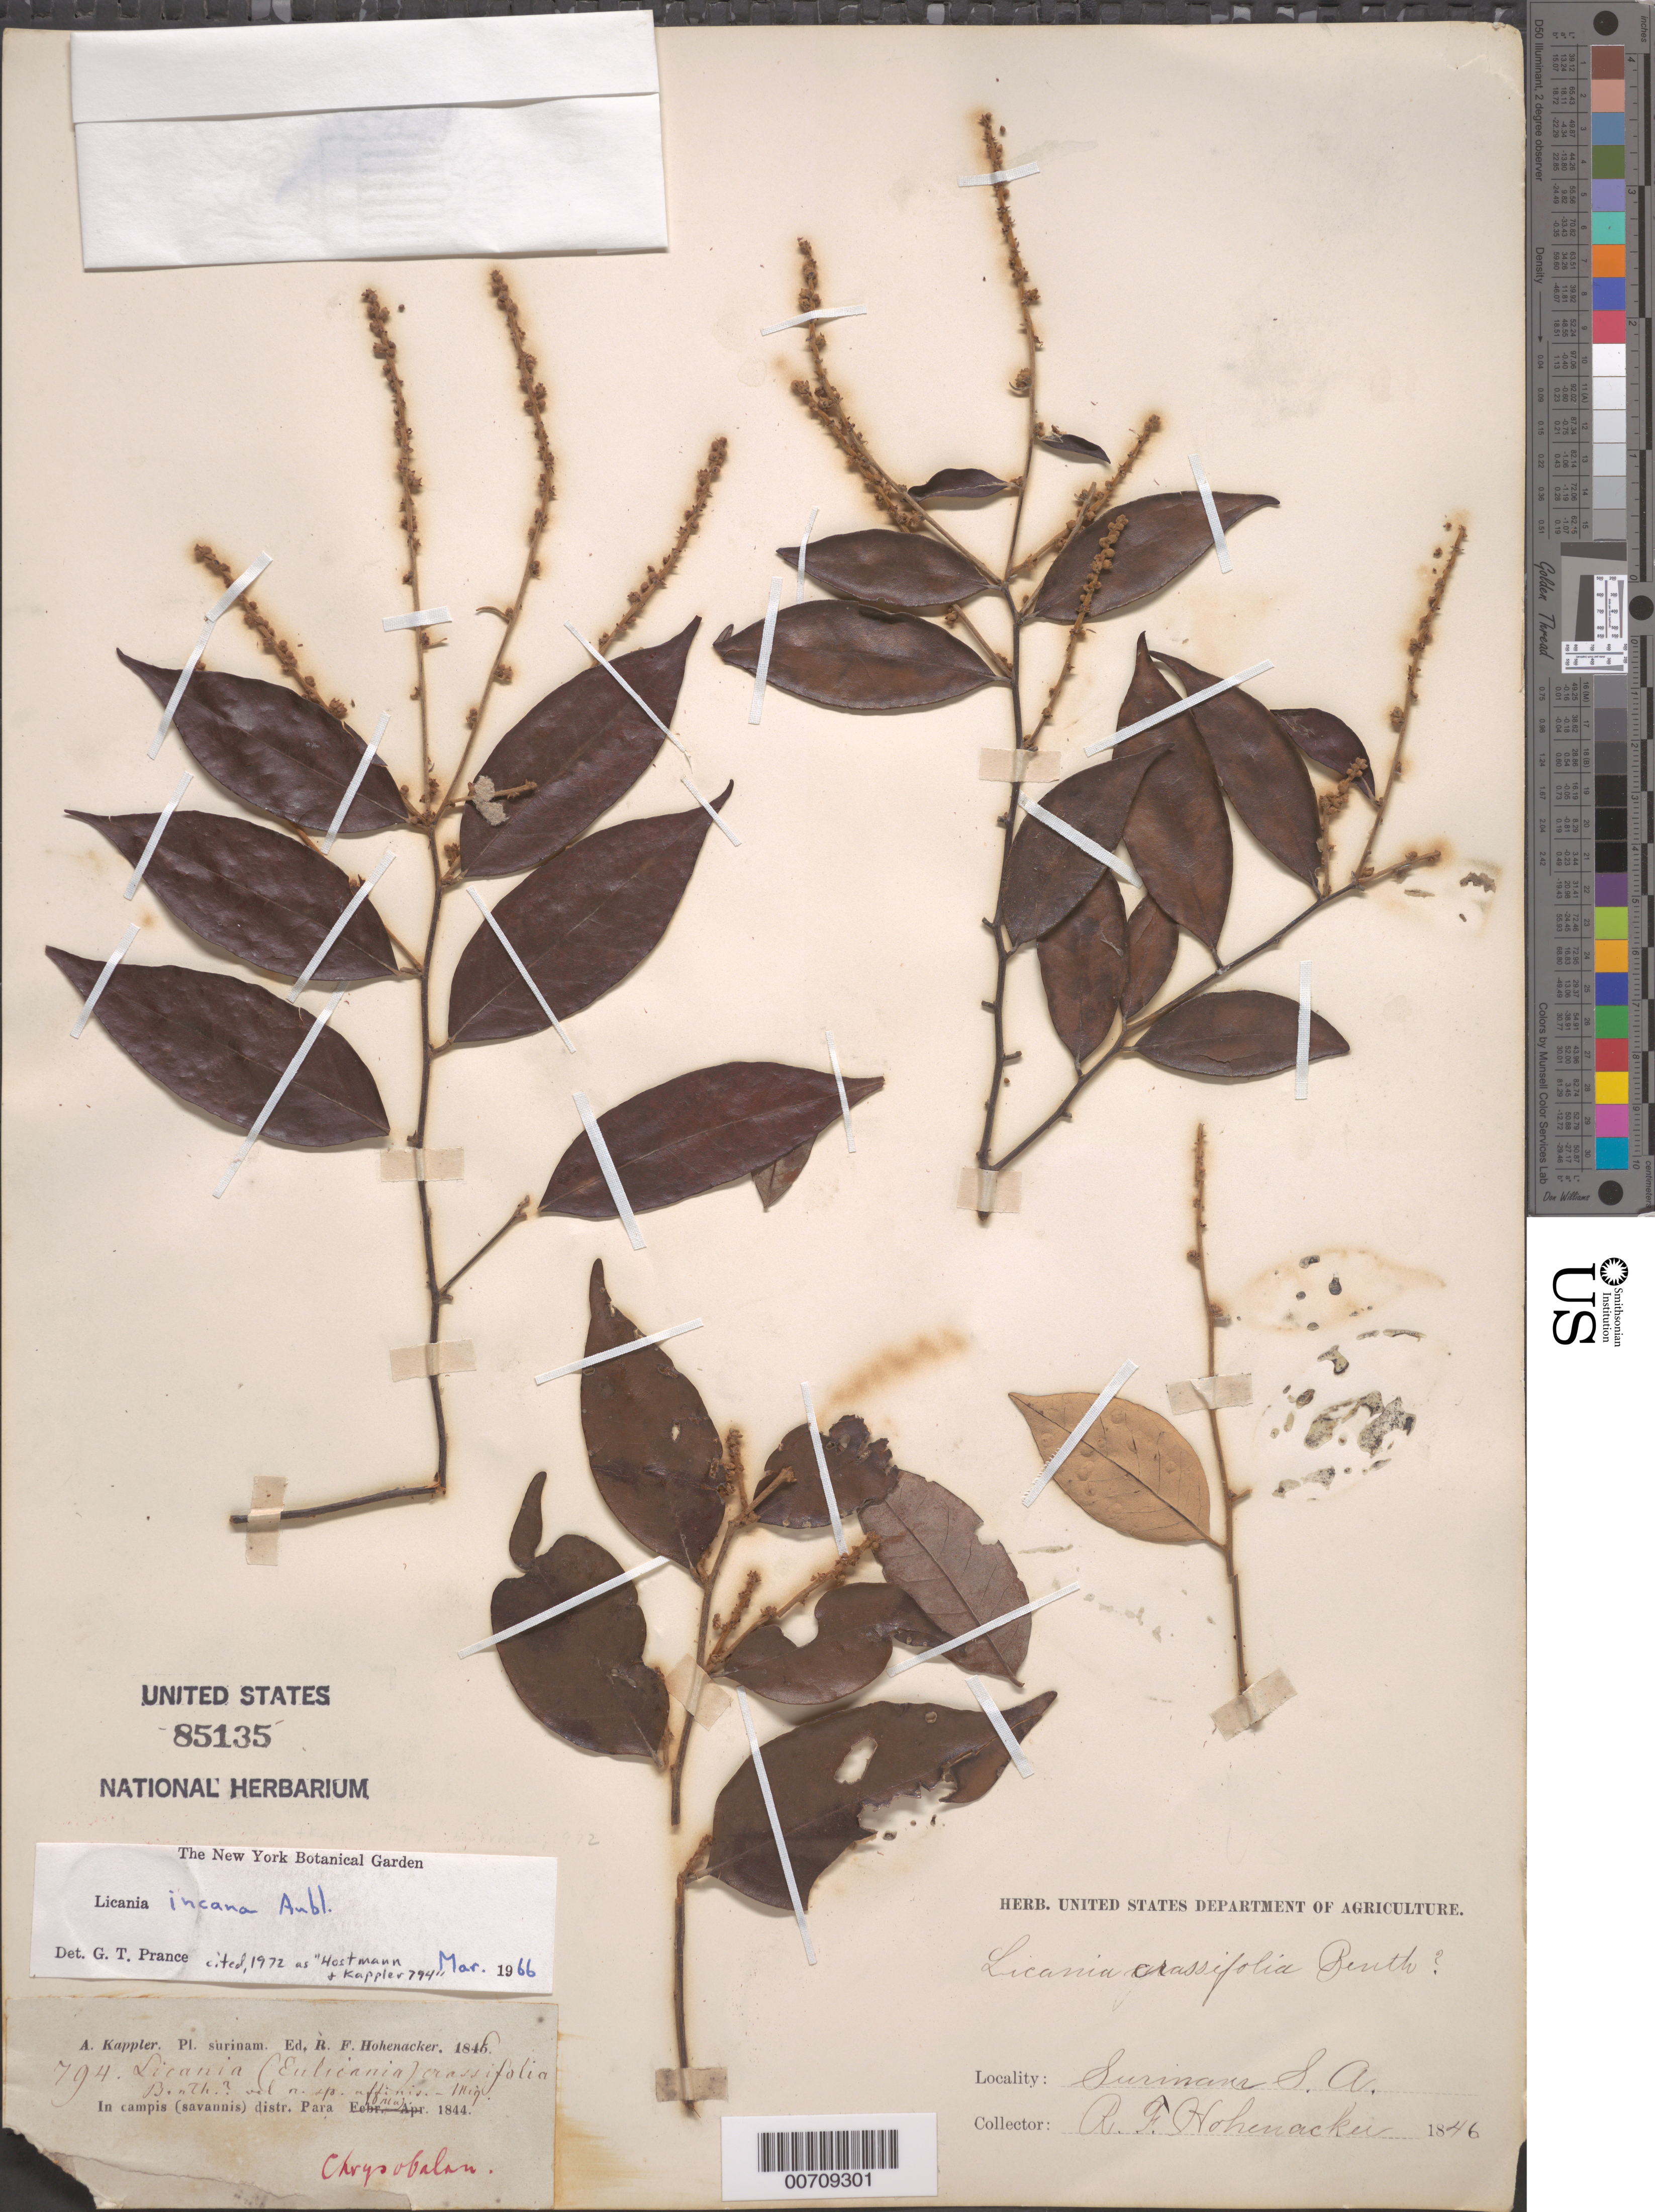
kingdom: Plantae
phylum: Tracheophyta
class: Magnoliopsida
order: Malpighiales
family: Chrysobalanaceae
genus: Licania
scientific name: Licania incana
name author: Aubl.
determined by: Prance, G. T.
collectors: A. Kappler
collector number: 794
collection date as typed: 1844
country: Suriname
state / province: Para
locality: In campis (savannis) distr. Para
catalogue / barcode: US 85135